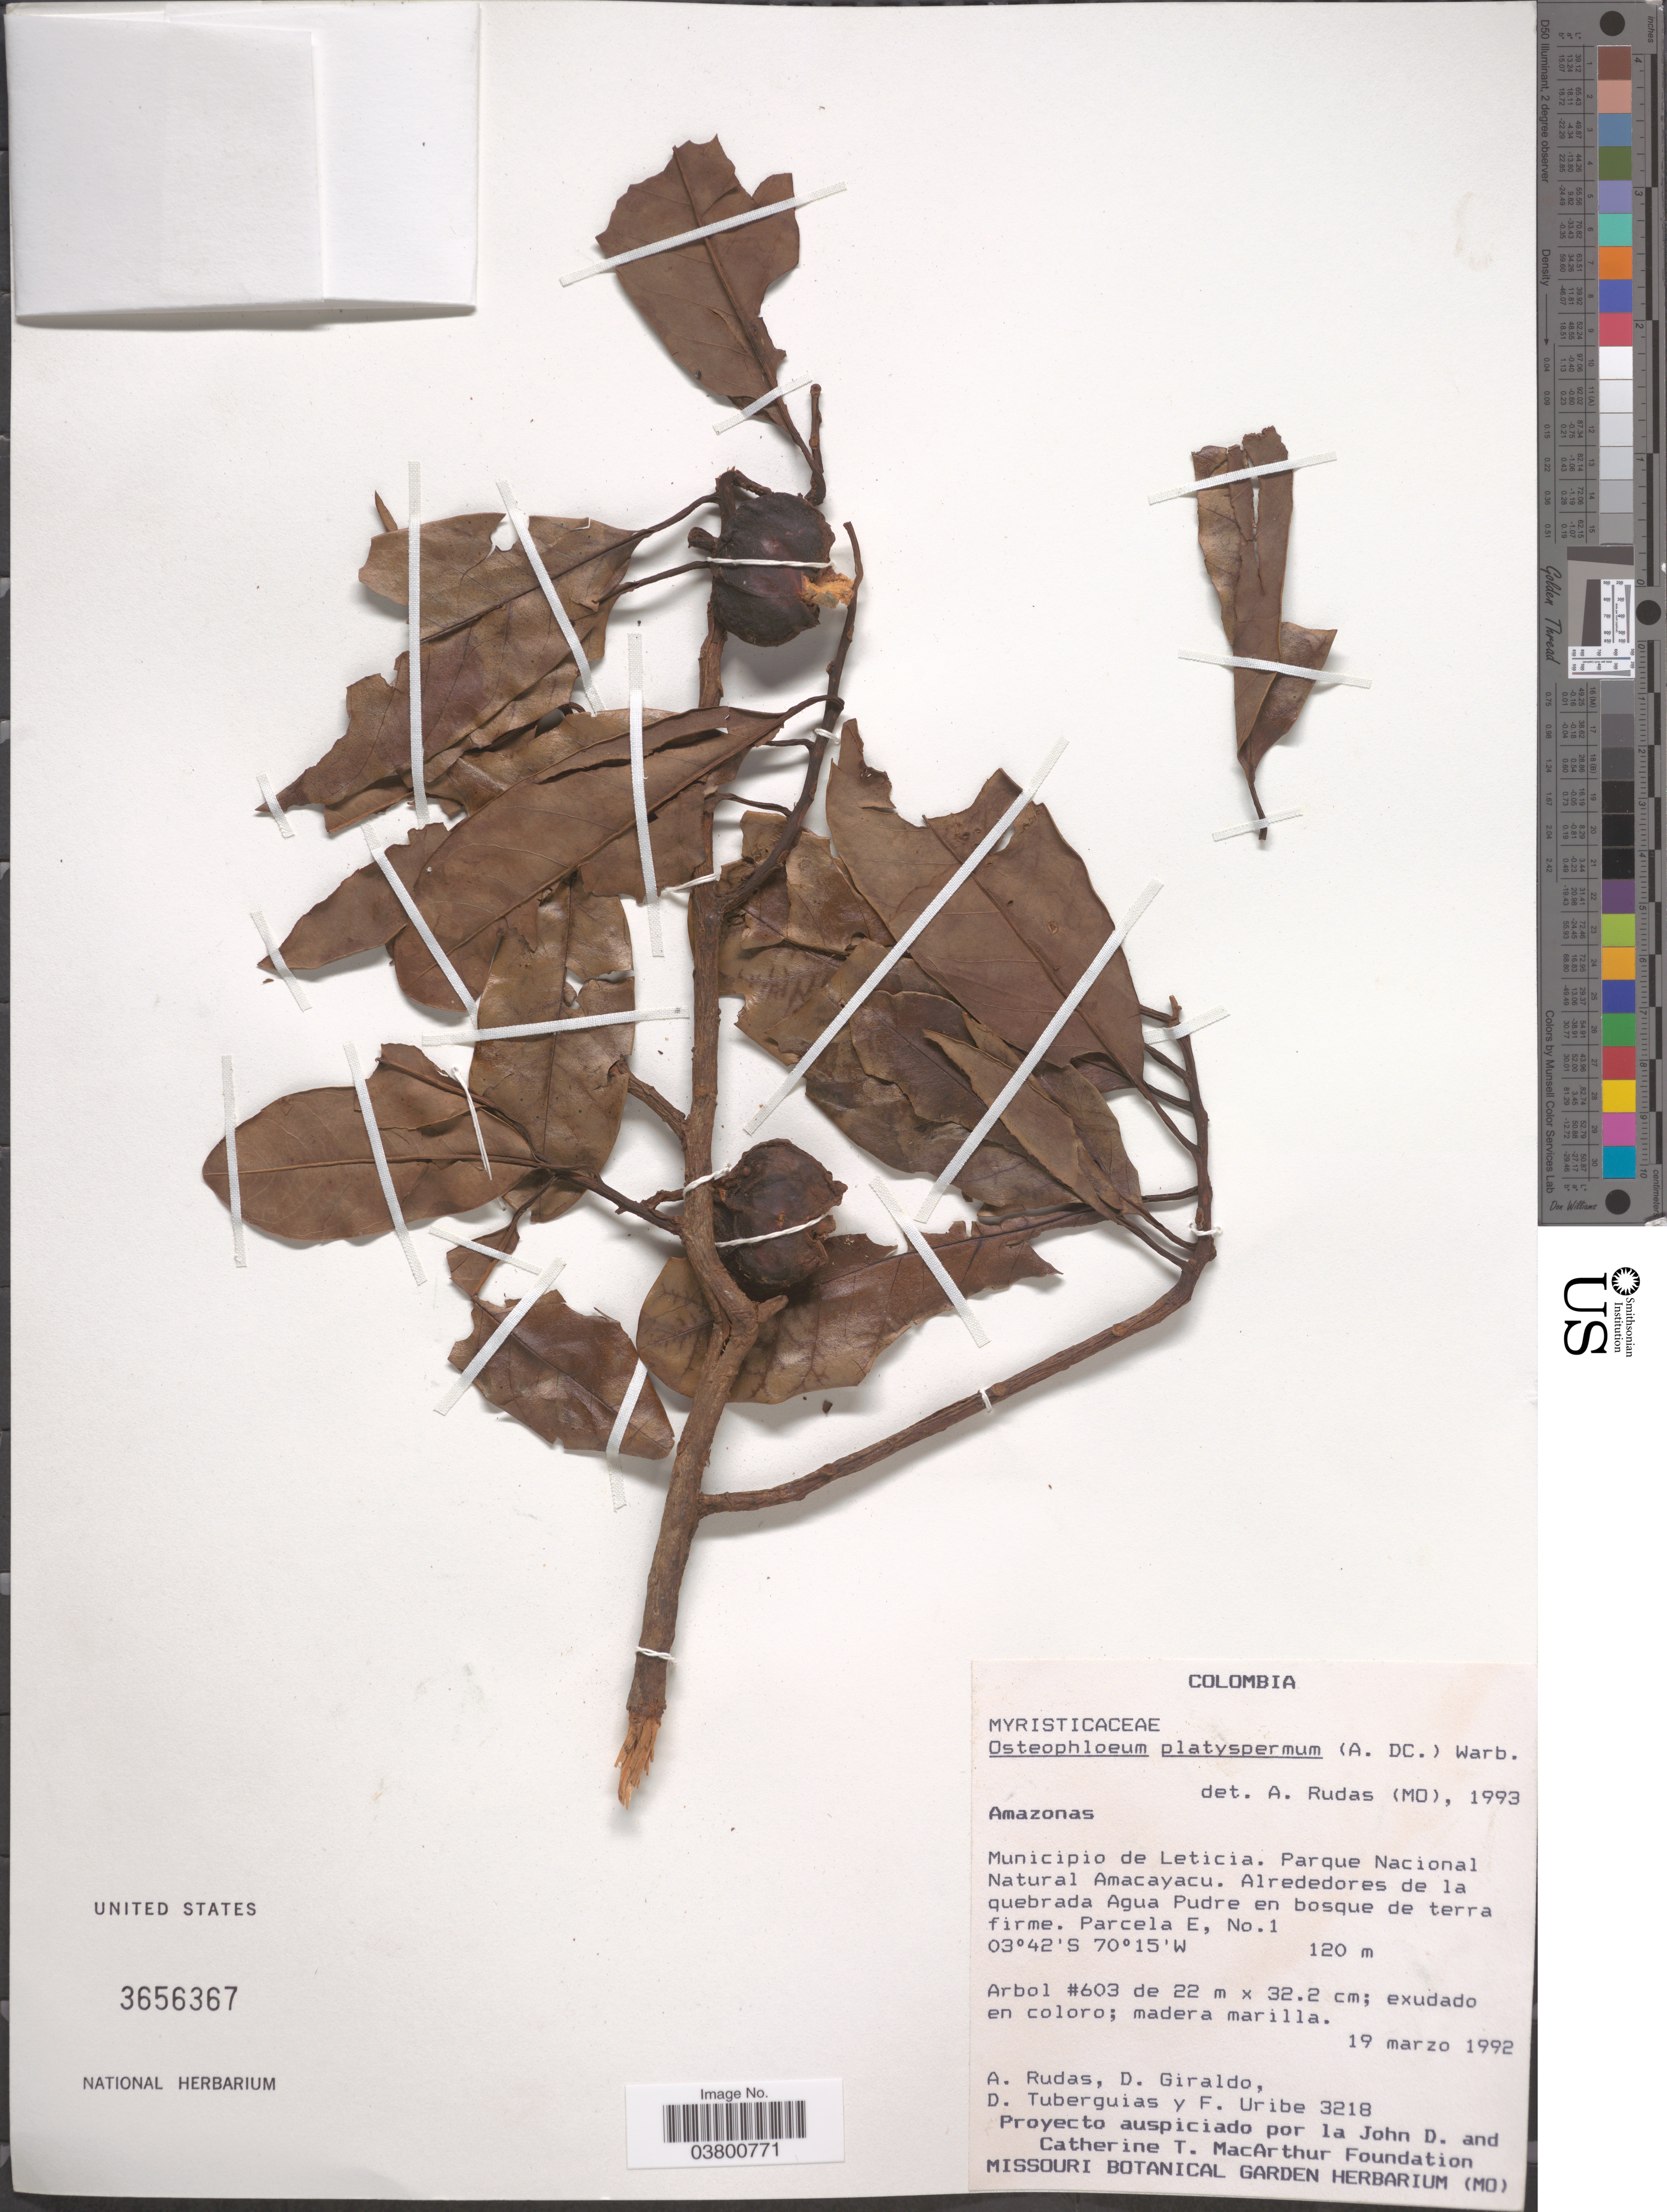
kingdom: Plantae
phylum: Tracheophyta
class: Magnoliopsida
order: Magnoliales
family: Myristicaceae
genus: Osteophloeum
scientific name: Osteophloeum platyspermum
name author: (A. DC.) Warb.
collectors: A. Rudas, D. Giraldo, D. Tuberguias & F. Uribe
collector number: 3218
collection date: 1992-03-19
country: Colombia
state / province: Amazônas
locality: Municipio de Leticia. Parque Nacional Natural Amacayacu. Alrededores de la quebrada Agua Pudre en bosque de terre firme. Parcela E, No. 1.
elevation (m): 120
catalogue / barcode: US 3656367